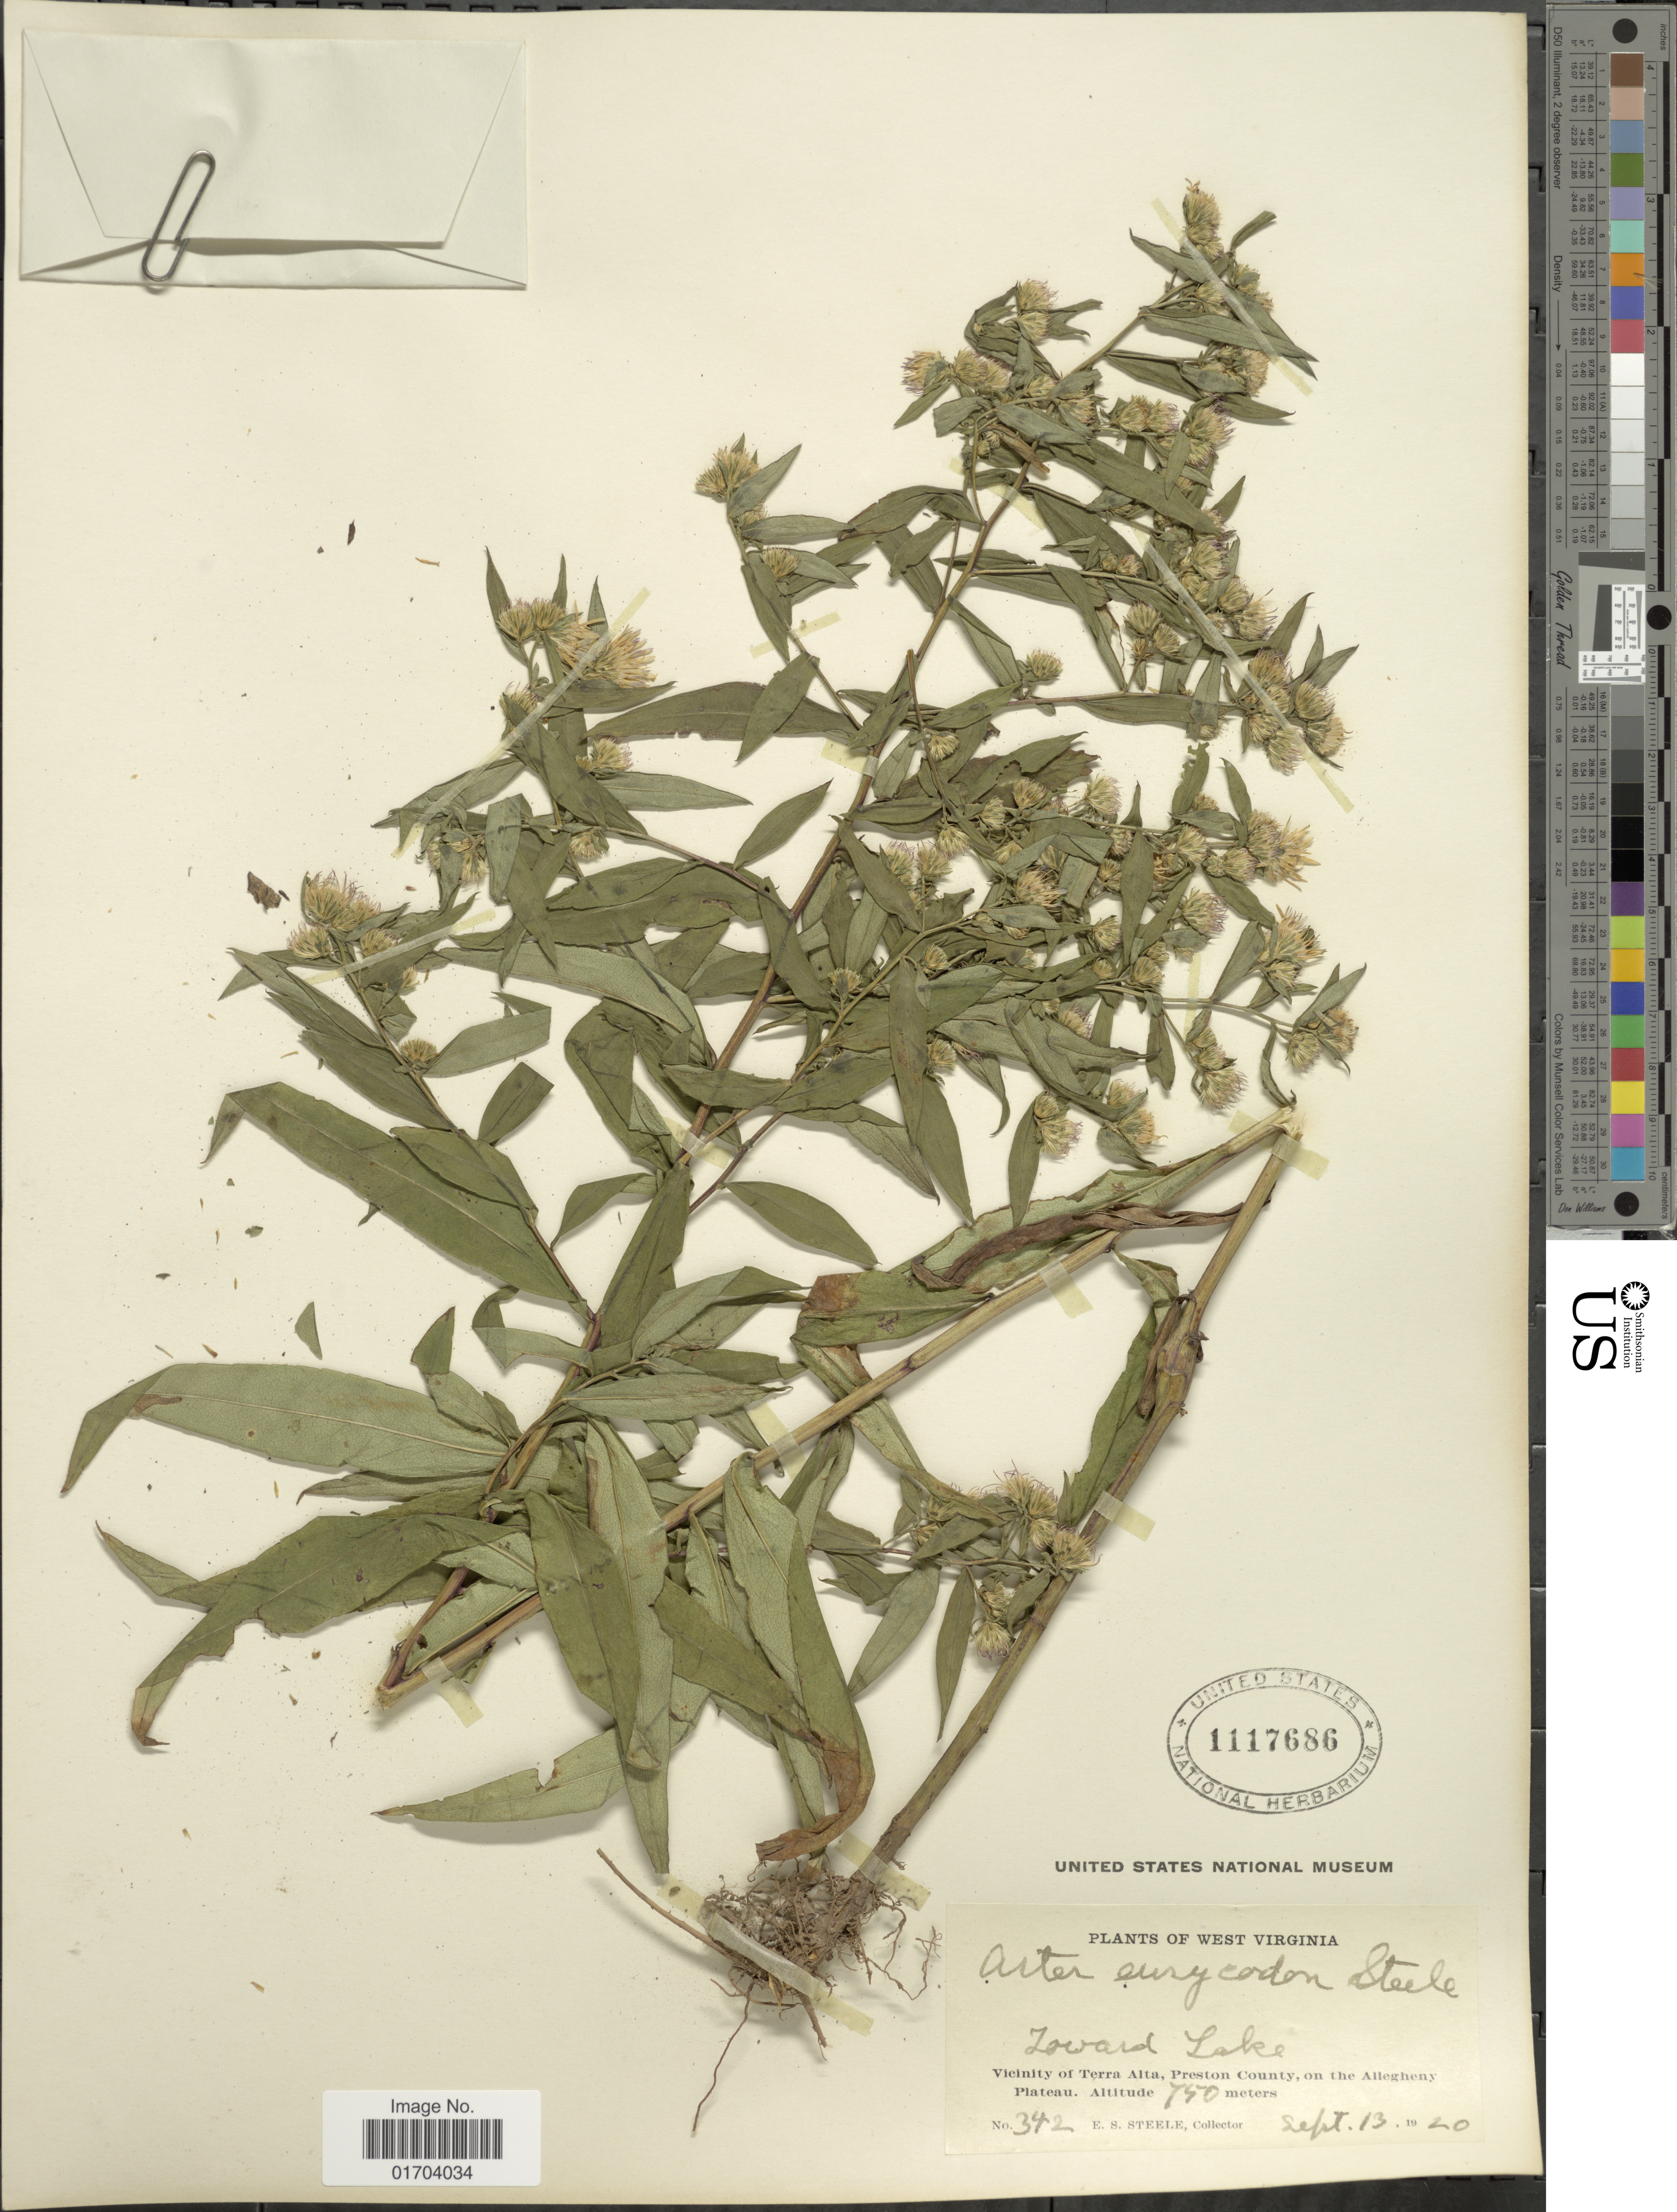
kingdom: Plantae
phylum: Tracheophyta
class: Magnoliopsida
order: Asterales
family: Asteraceae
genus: Aster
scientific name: Aster instabilis E.S. Steele sp. nov. ined.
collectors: E. Steele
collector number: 342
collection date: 1920-09-13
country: United States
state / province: West Virginia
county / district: Preston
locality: Toward Lake, Vicinity of Terra Alta, Preston County, on the Allegheny Plateau.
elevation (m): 750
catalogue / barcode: US 1117686